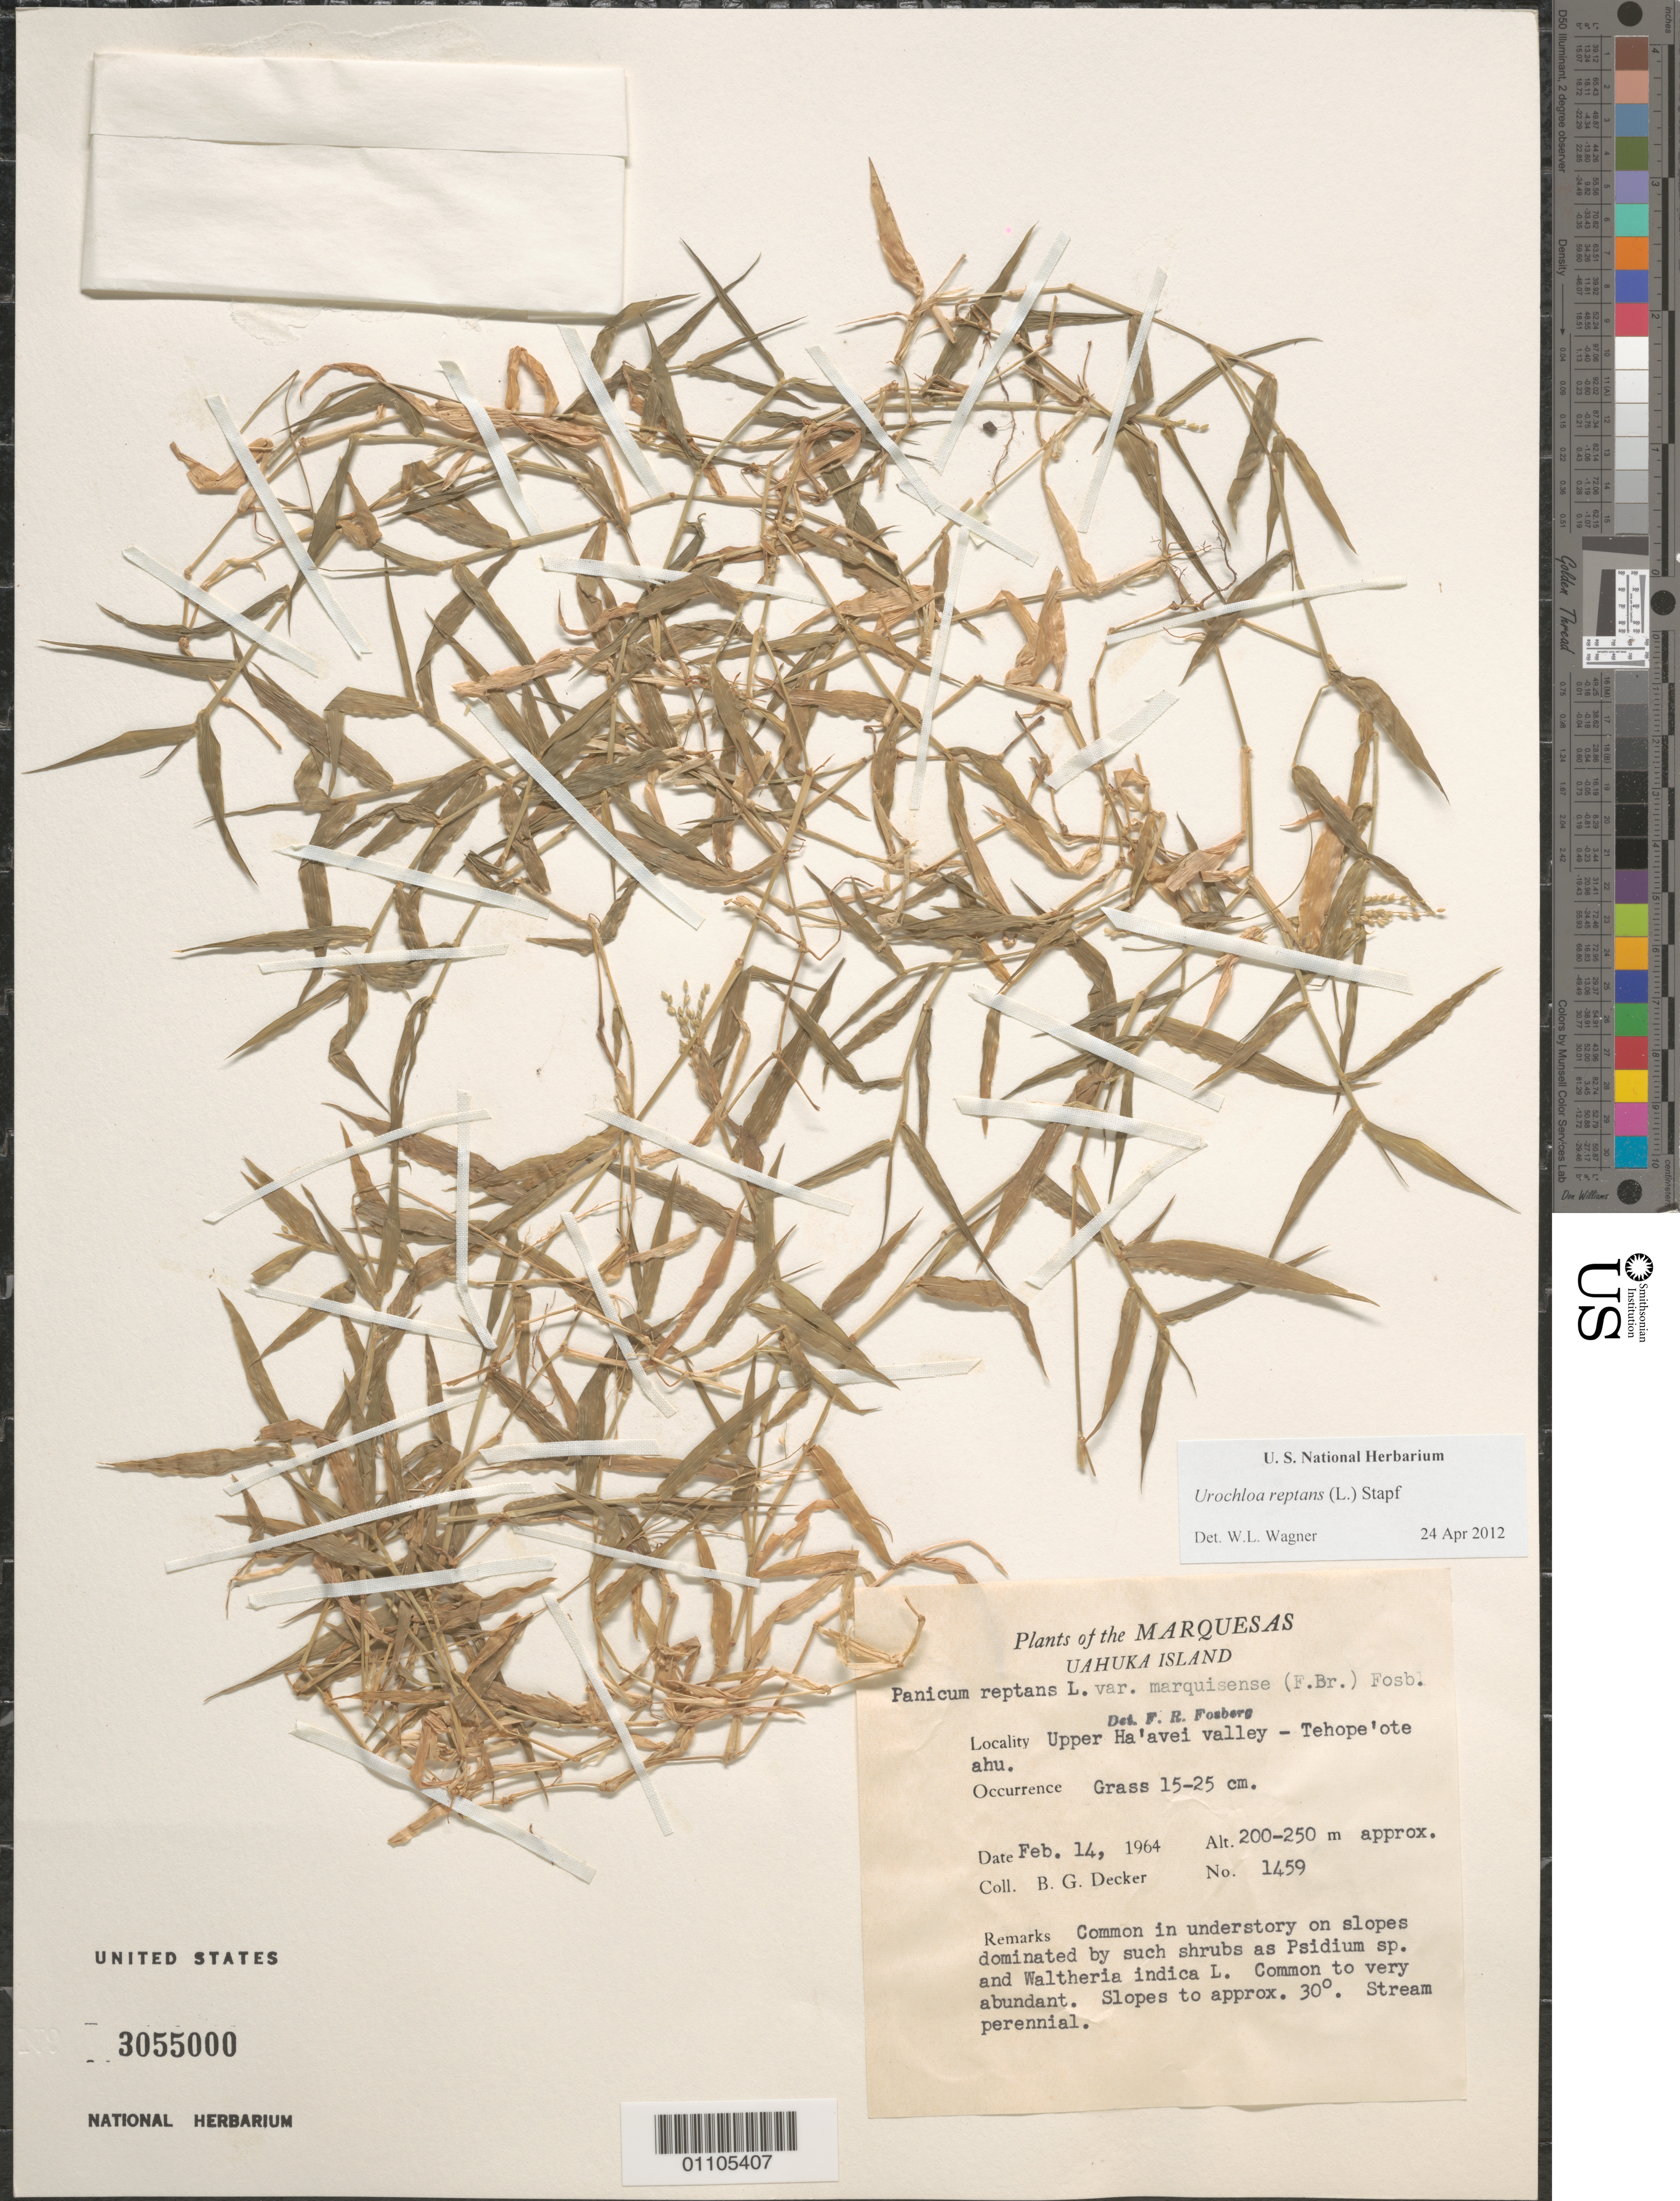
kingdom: Plantae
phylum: Tracheophyta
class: Liliopsida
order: Poales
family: Poaceae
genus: Urochloa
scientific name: Urochloa reptans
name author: (L.) Stapf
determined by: Wagner, W. L., (BOT), Smithsonian Institution - National Museum of Natural History (UNITED STATES)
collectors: B. G. Decker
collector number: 1459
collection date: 1964-02-14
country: French Polynesia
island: Ua Huka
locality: Upper Ha'avei Valley, Tehope'ote ahu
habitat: Stream perennial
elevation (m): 200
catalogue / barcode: US 3055000